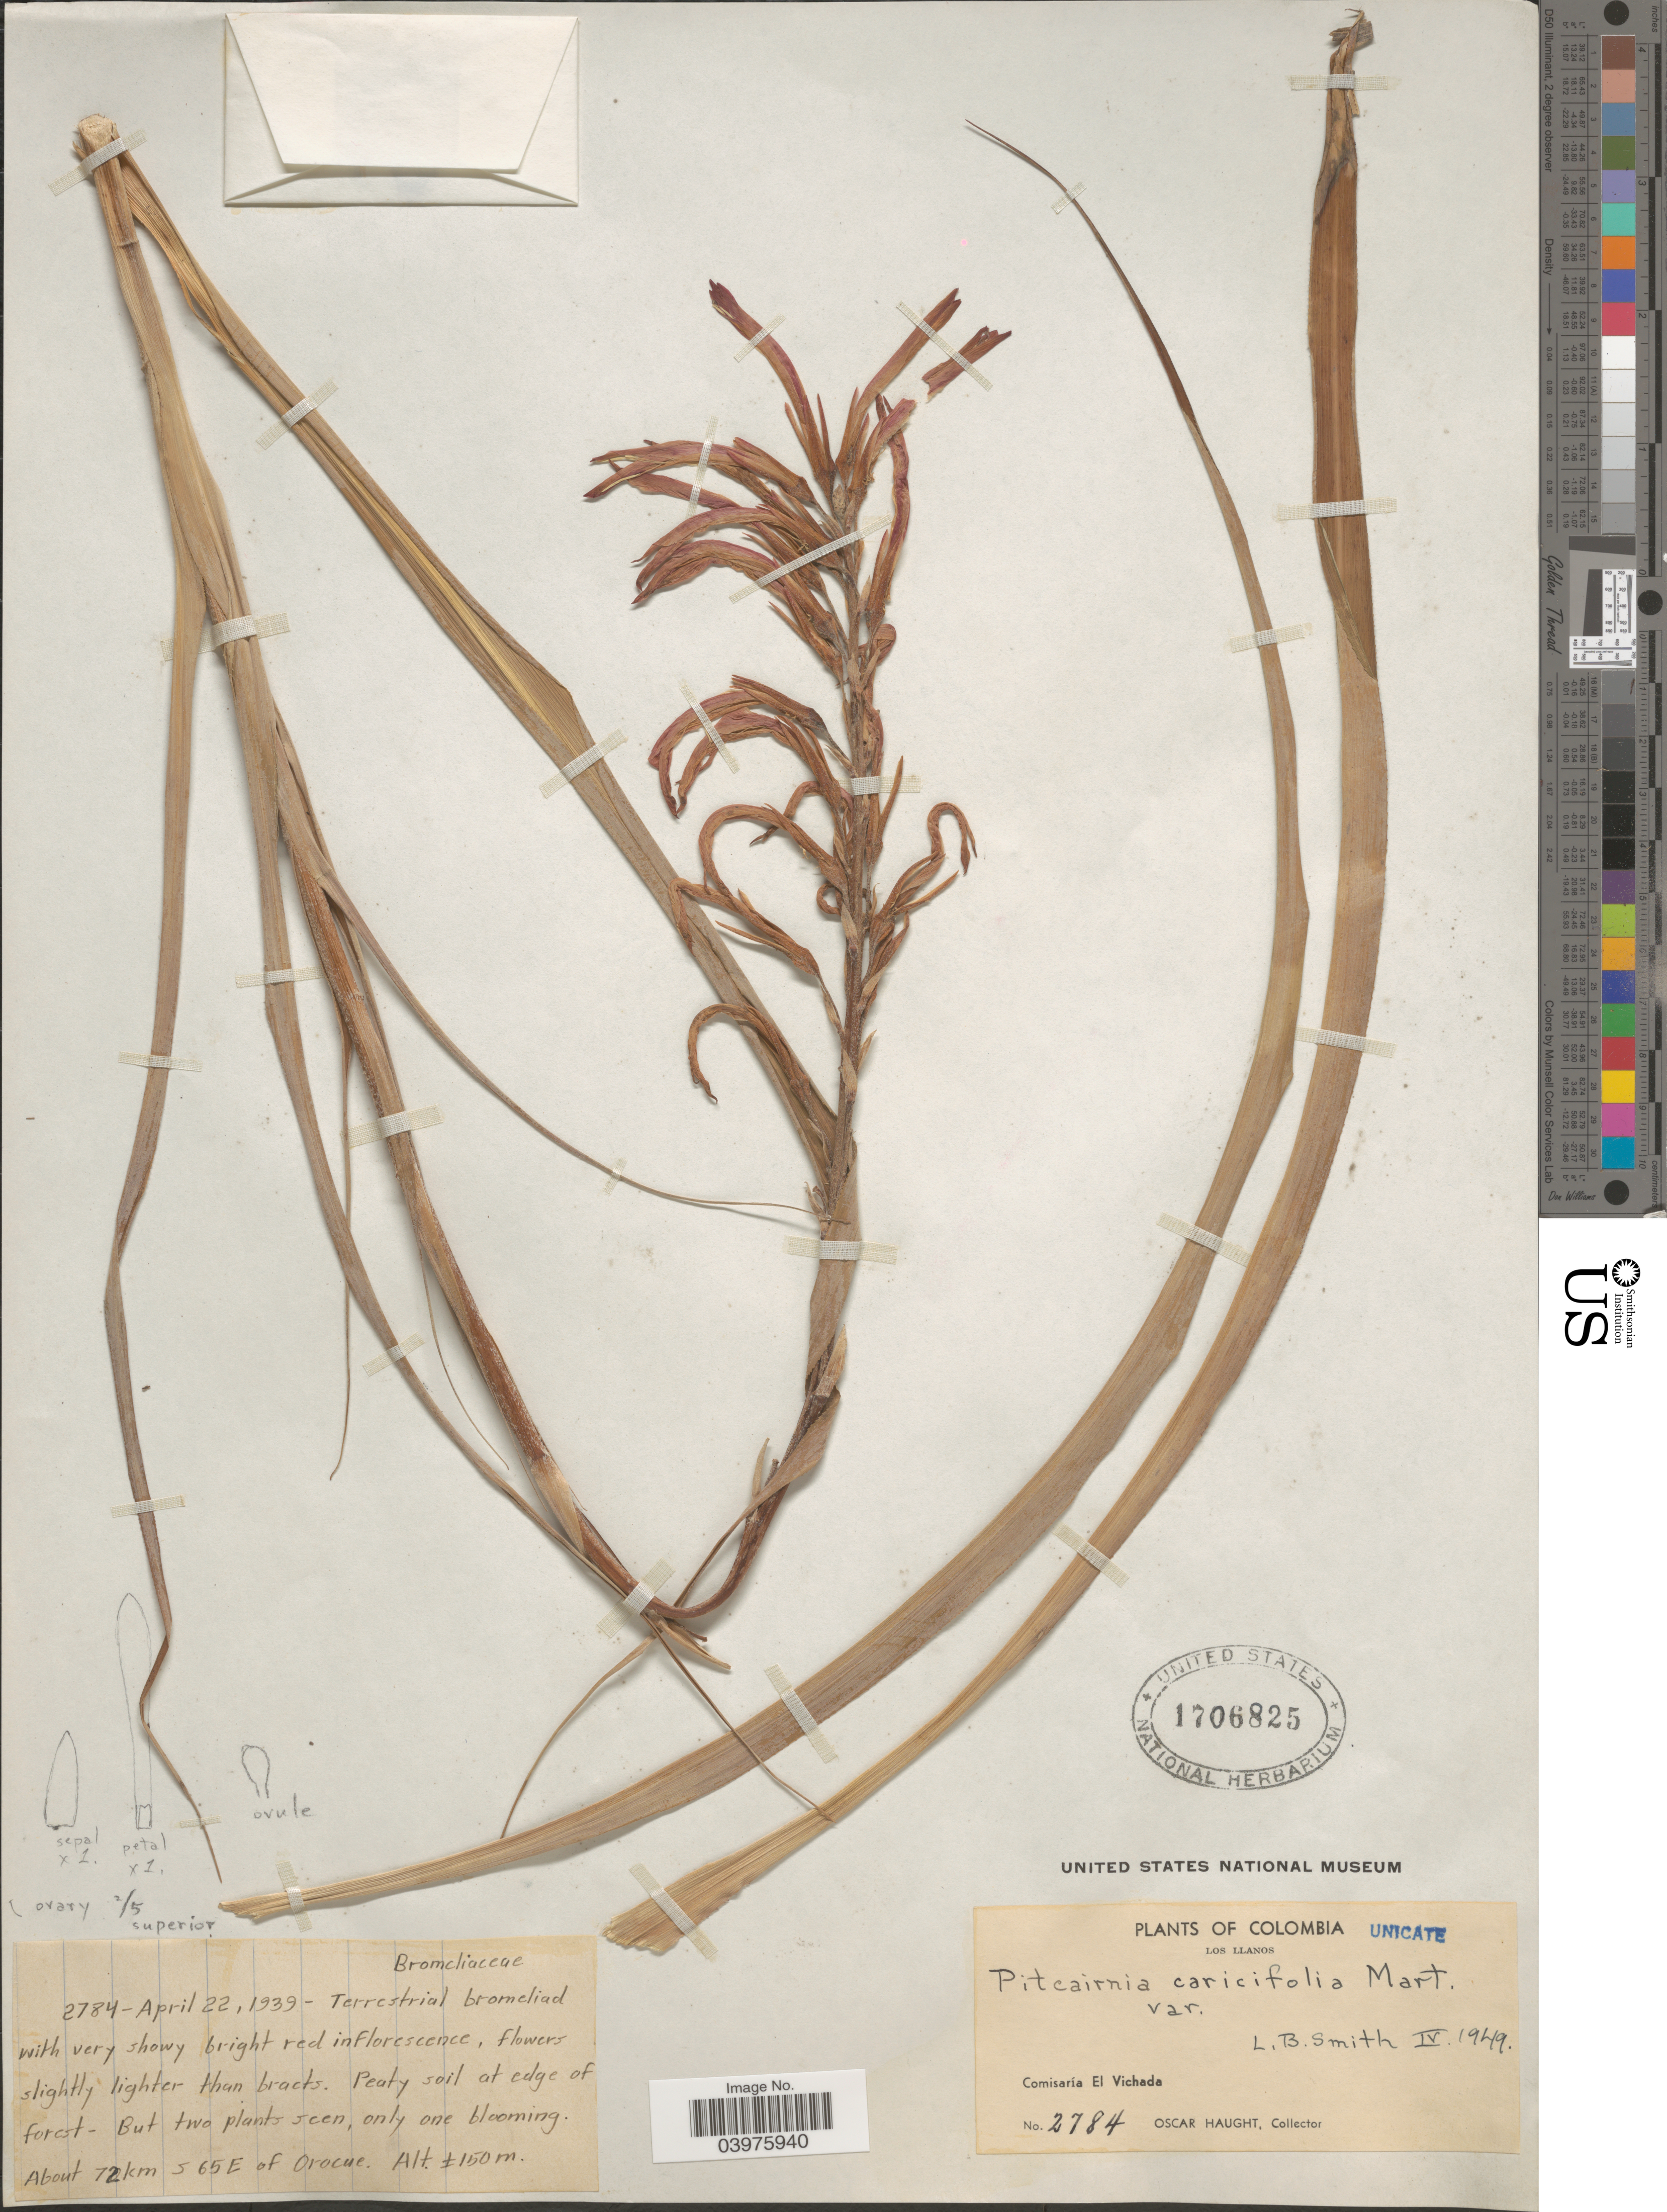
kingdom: Plantae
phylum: Tracheophyta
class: Liliopsida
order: Poales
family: Bromeliaceae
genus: Pitcairnia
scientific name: Pitcairnia caricifolia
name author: Mart. ex Schult. f.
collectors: O. L. Haught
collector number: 2784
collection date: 1939-04-22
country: Colombia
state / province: Vichada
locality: Los Llanos. Comisaría El Vichada. About 72km S 65E of Orocue.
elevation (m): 150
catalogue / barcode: US 1706825